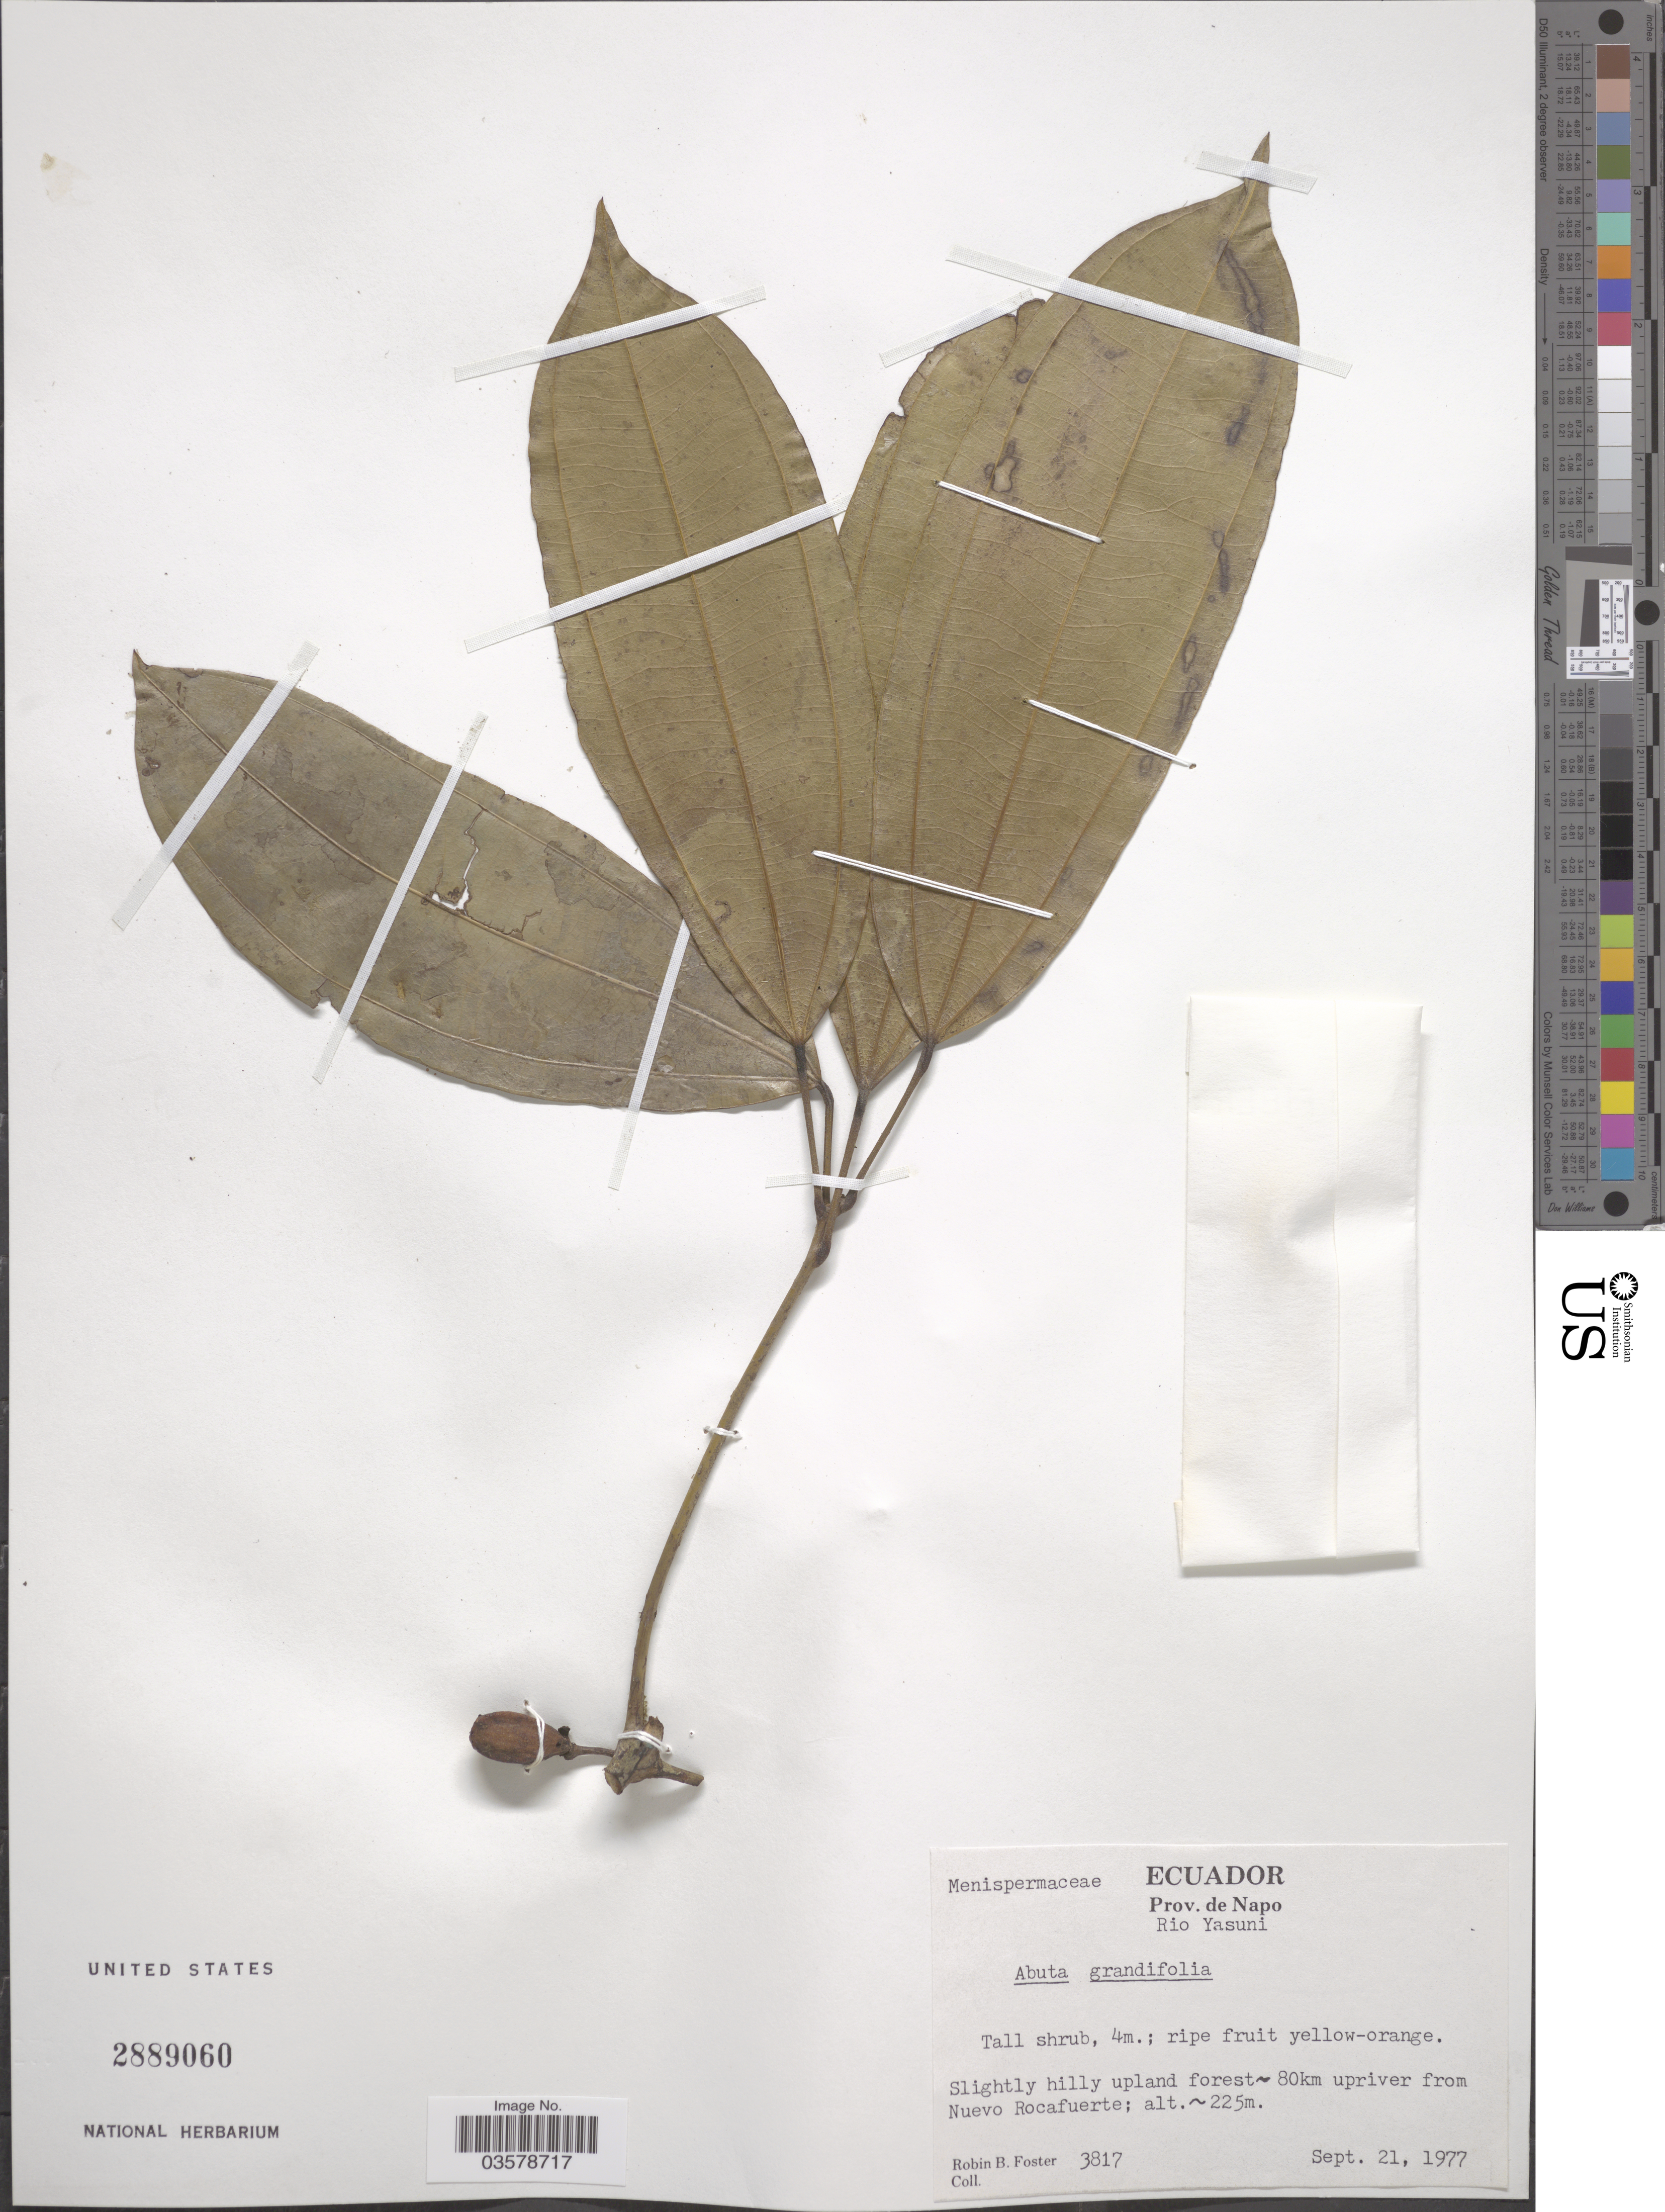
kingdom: Plantae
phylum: Tracheophyta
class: Magnoliopsida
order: Ranunculales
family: Menispermaceae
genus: Abuta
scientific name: Abuta grandifolia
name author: (Mart.) Sandwith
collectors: R. B. Foster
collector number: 3817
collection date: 1977-09-21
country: Ecuador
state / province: Napo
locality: Rio Yasuni. 80 km upriver from Nuevo Rocafuerte.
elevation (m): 225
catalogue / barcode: US 2889060